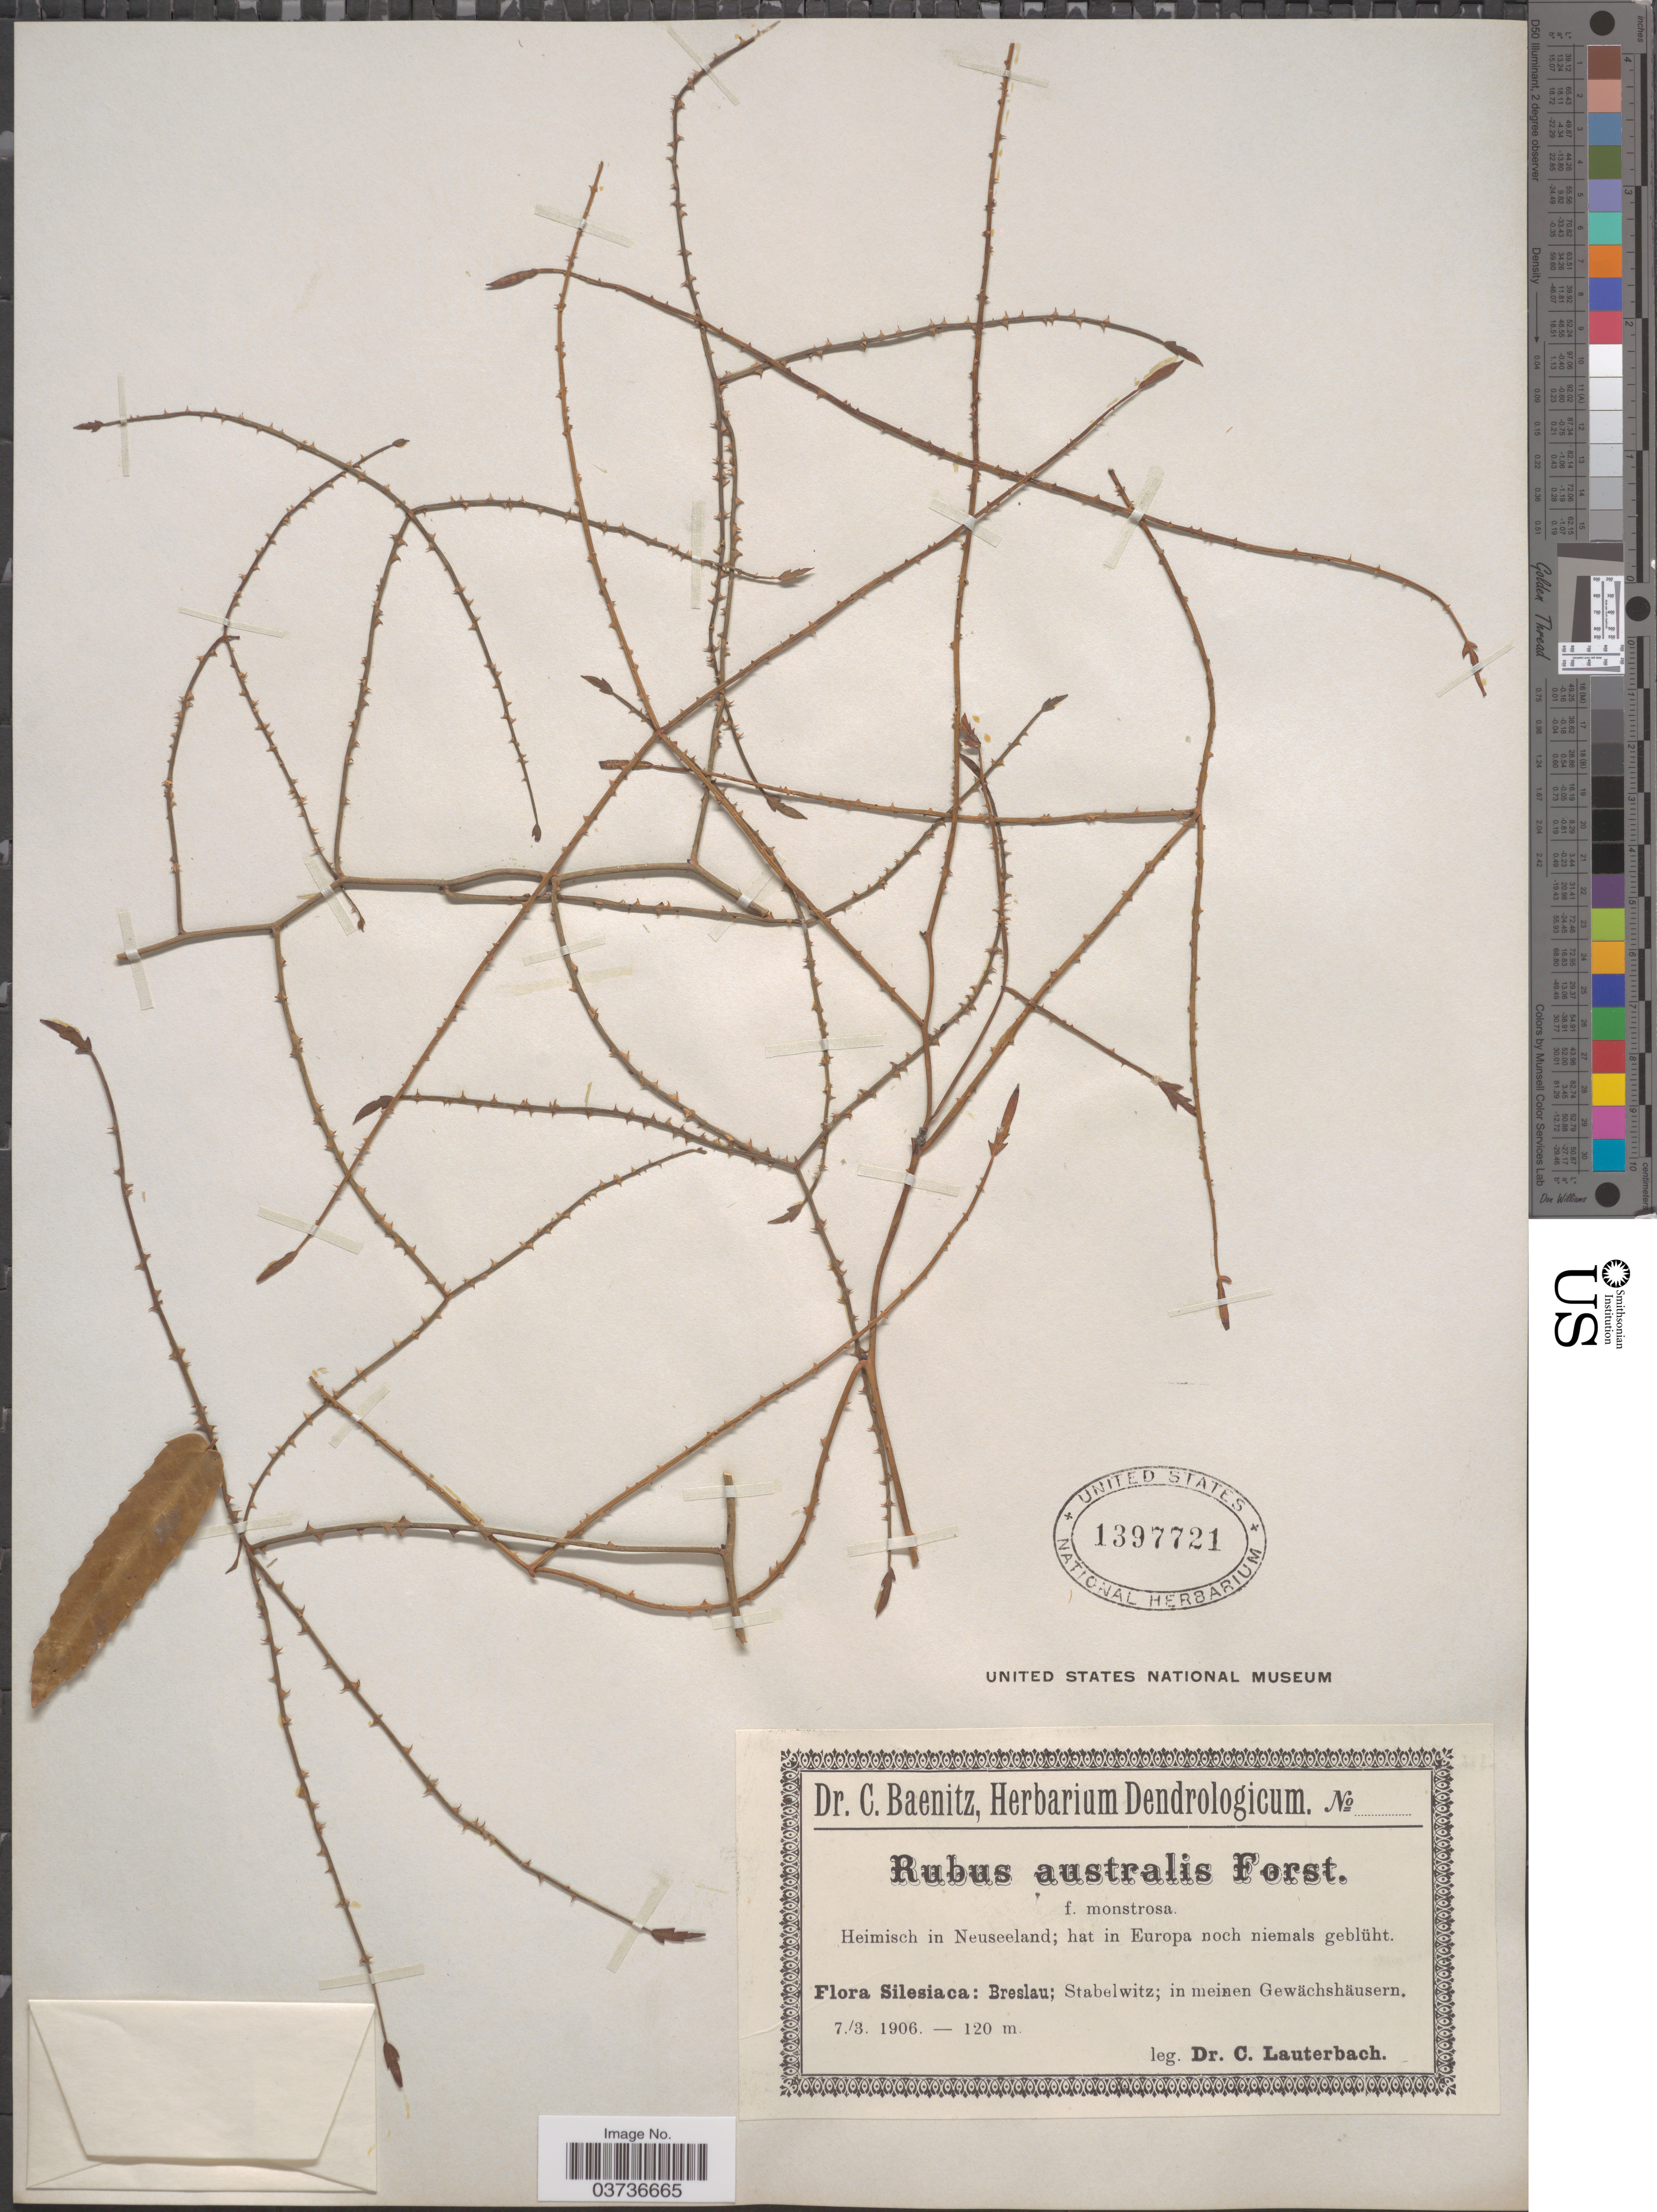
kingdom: Plantae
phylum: Tracheophyta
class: Magnoliopsida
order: Rosales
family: Rosaceae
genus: Rubus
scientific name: Rubus australis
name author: G. Forst.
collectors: C. A. G. Lauterbach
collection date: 1906-03-07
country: Poland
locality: Silesiaca: Breslau; Stabelwitz; in meinen Gewächshäusern.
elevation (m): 120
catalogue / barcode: US 1397721